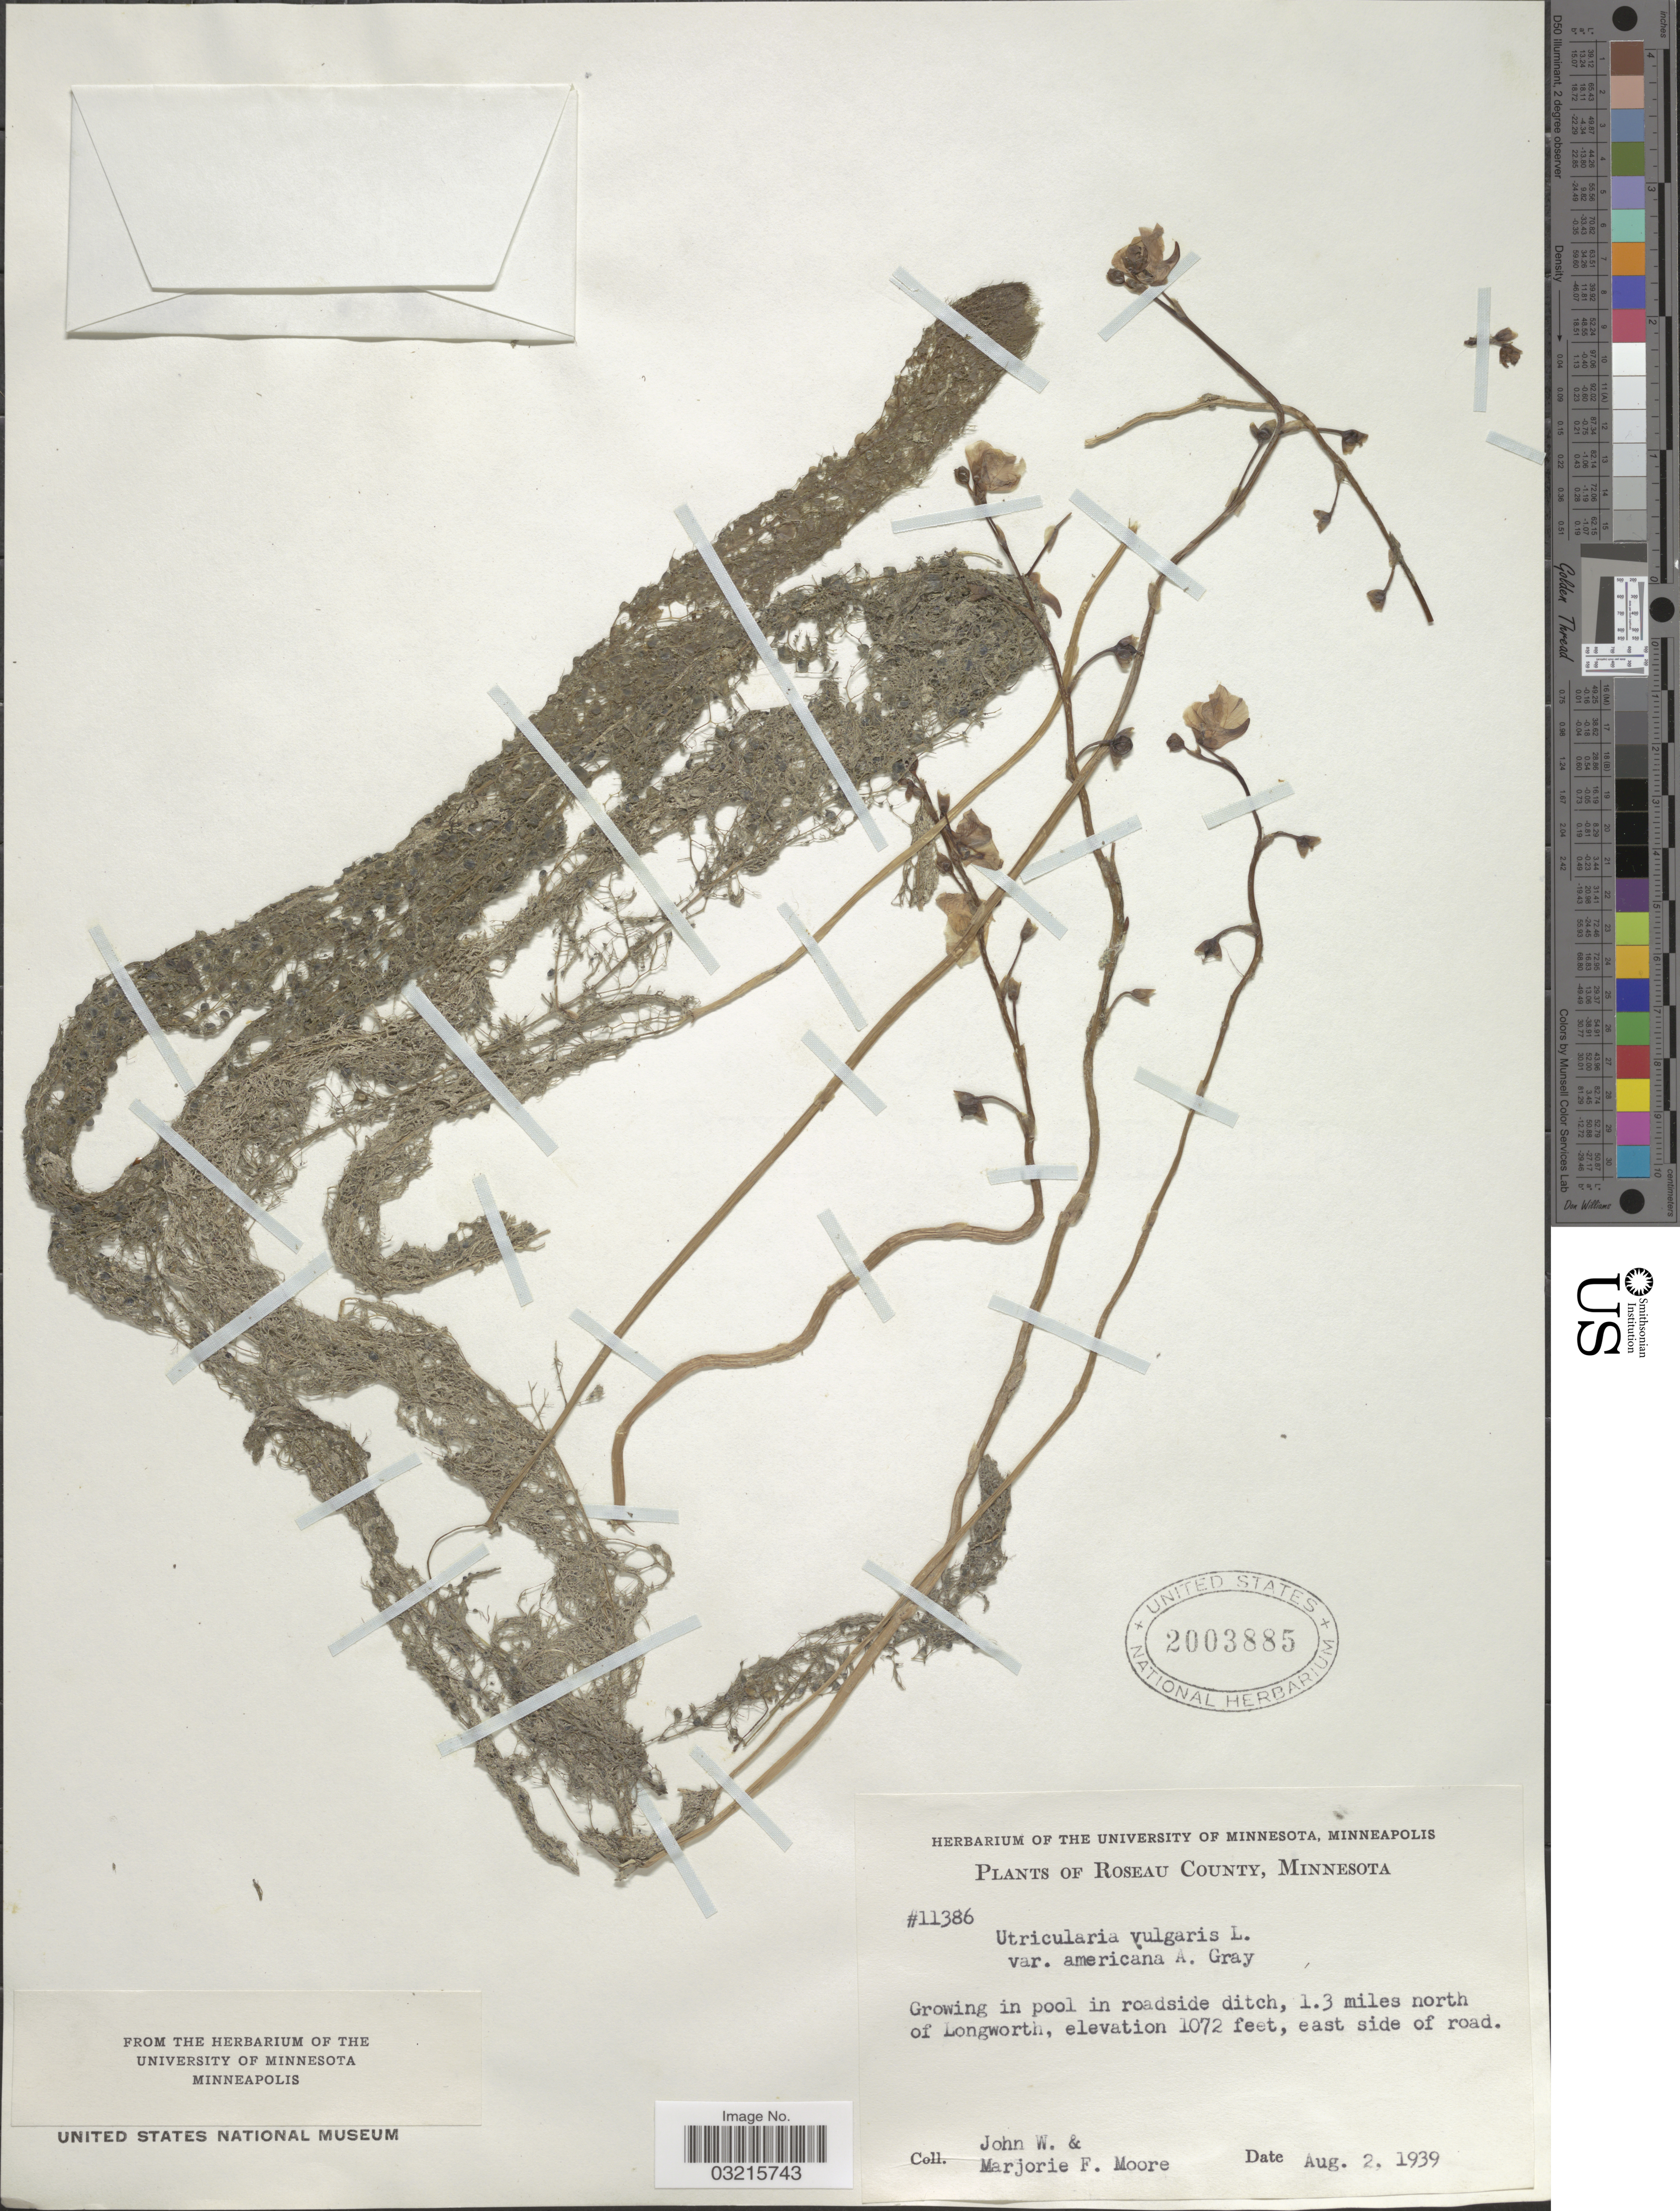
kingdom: Plantae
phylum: Tracheophyta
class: Magnoliopsida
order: Lamiales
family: Lentibulariaceae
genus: Utricularia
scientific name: Utricularia vulgaris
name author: L.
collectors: J. Moore & M. F. Moore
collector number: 11386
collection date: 1939-08-02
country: United States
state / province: Minnesota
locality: Roseau County, 1.3 miles north of Longworth, east side of road.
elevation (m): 327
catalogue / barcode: US 2003885